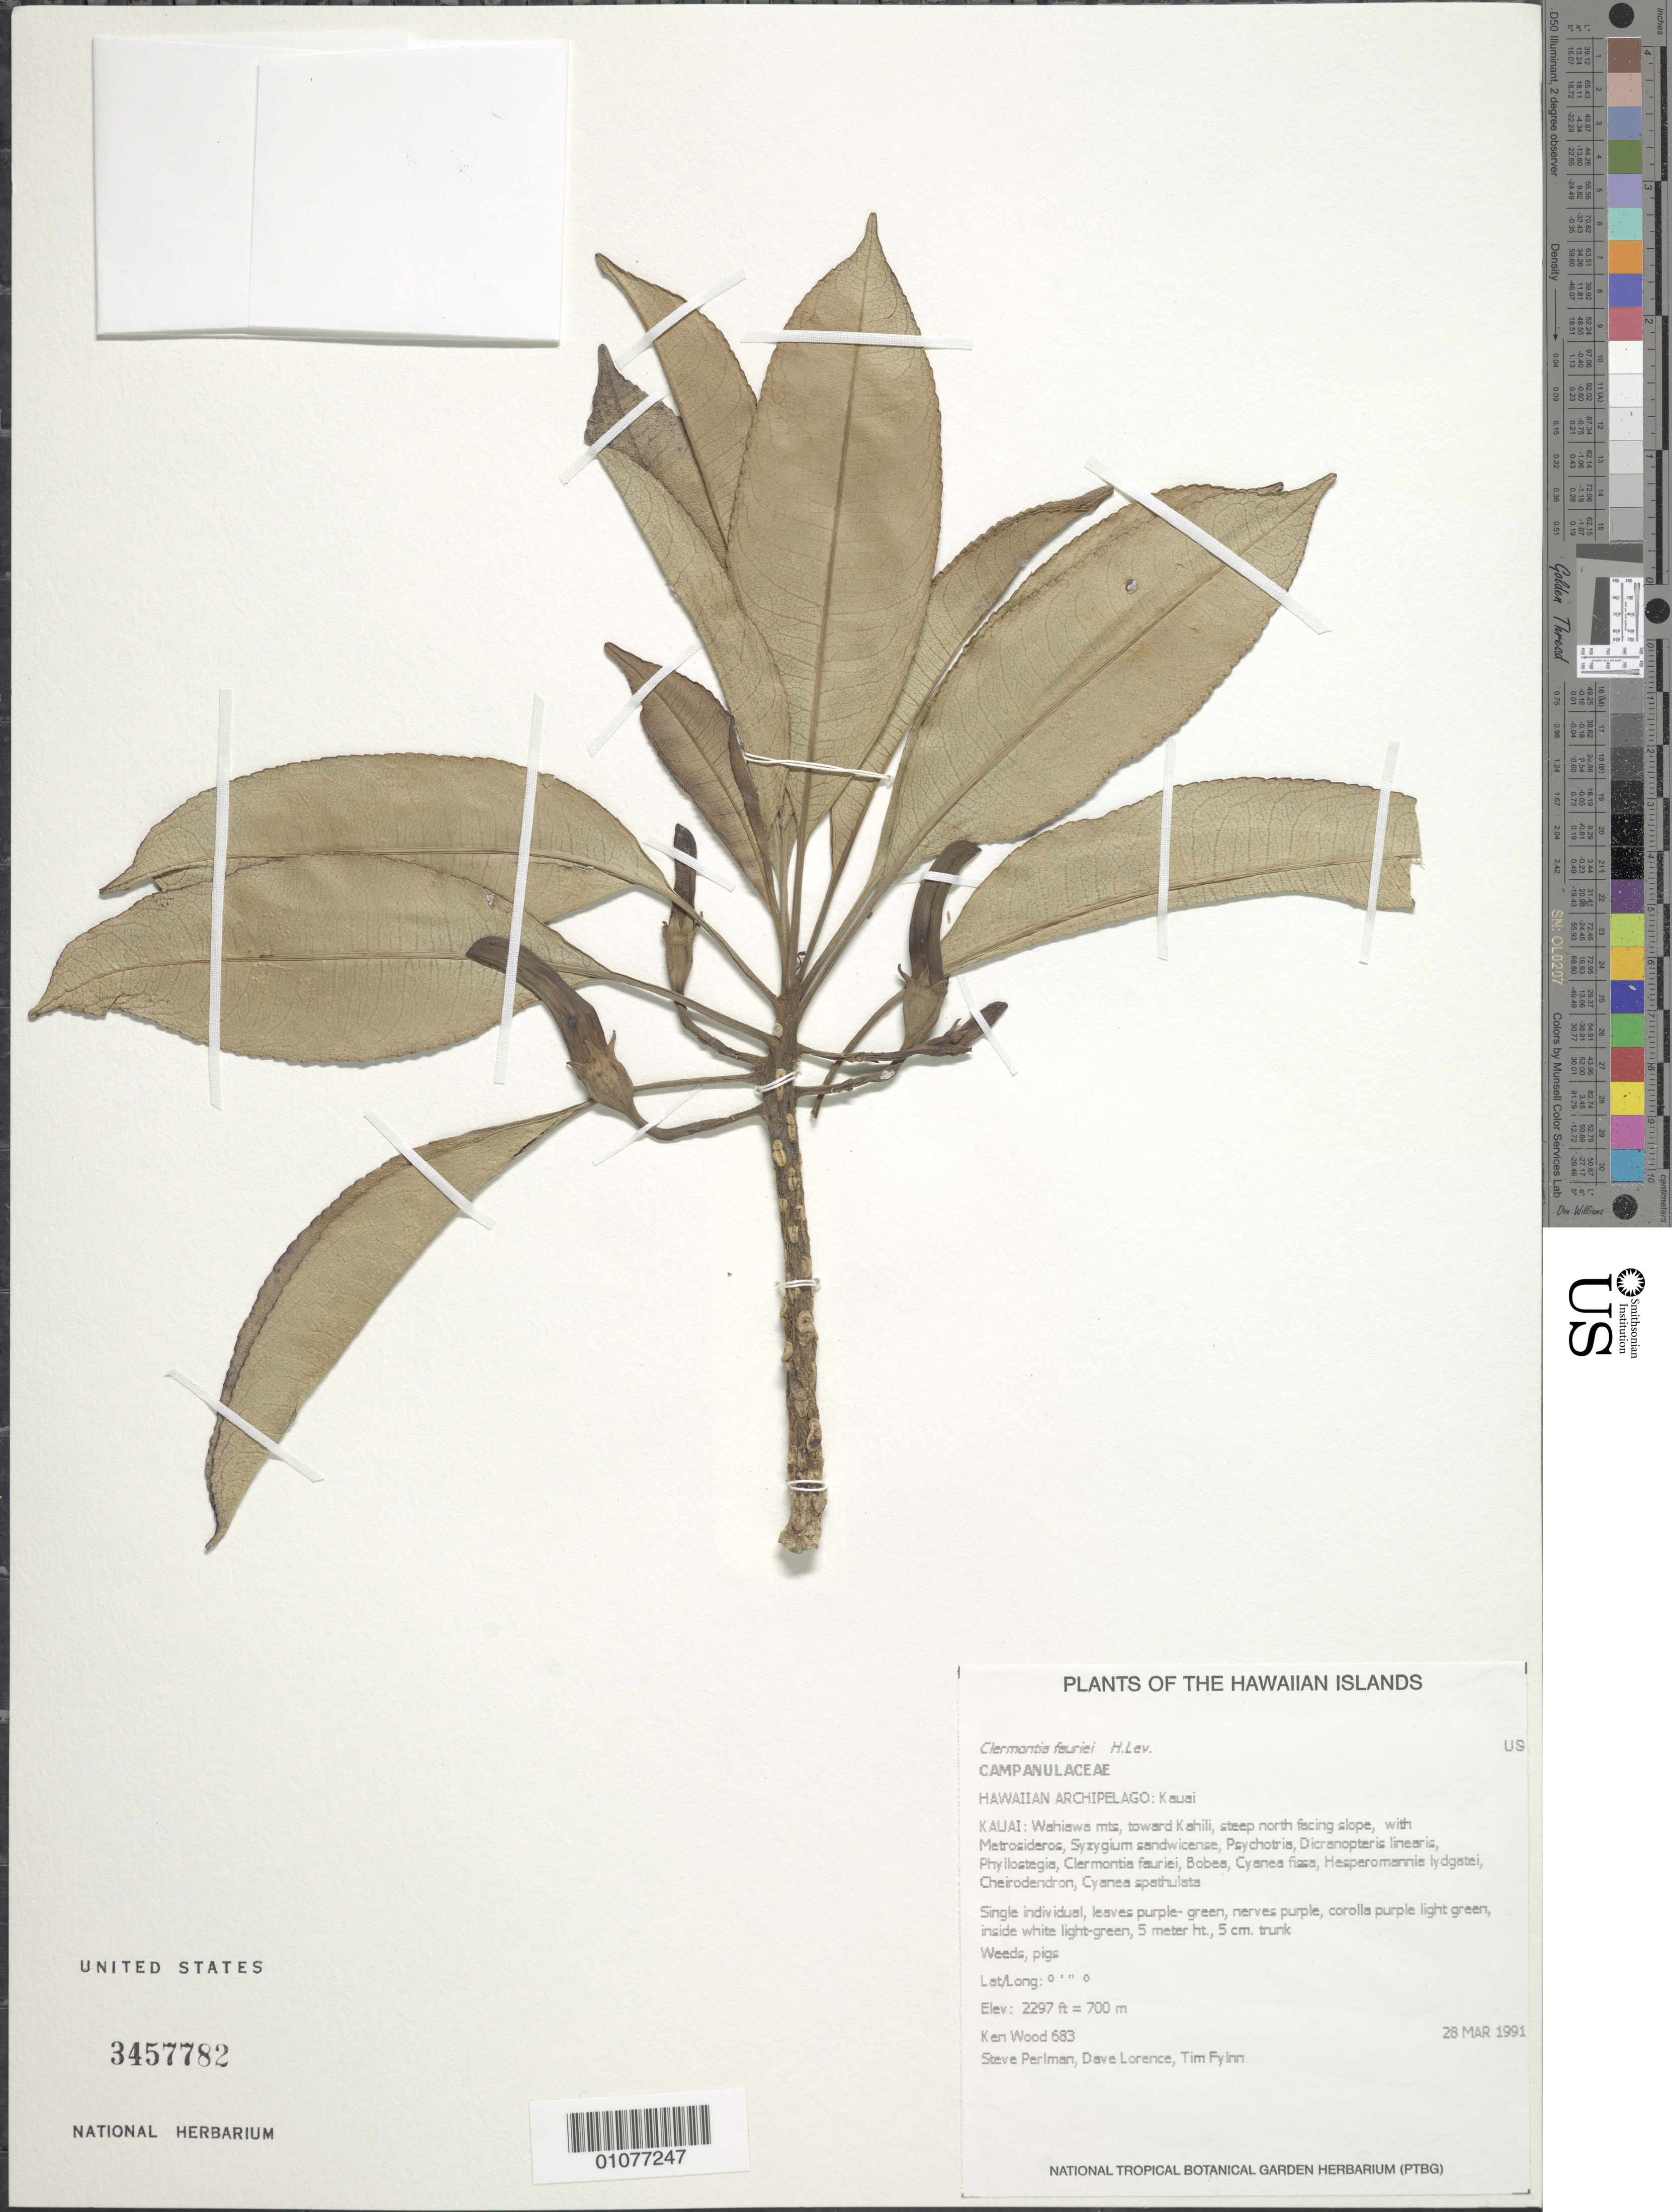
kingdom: Plantae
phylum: Tracheophyta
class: Magnoliopsida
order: Asterales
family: Campanulaceae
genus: Clermontia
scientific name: Clermontia fauriei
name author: H. Lév.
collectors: K. R. Wood, S. P. Perlman, D. Lorence & T. W. Flynn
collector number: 683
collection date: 1991-03-28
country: United States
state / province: Hawaii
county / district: Kauai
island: Kaua'i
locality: Wahiawa Mts., toward Kahili, steep N facing slope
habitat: weeds, pigs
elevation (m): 700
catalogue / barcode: US 3457782